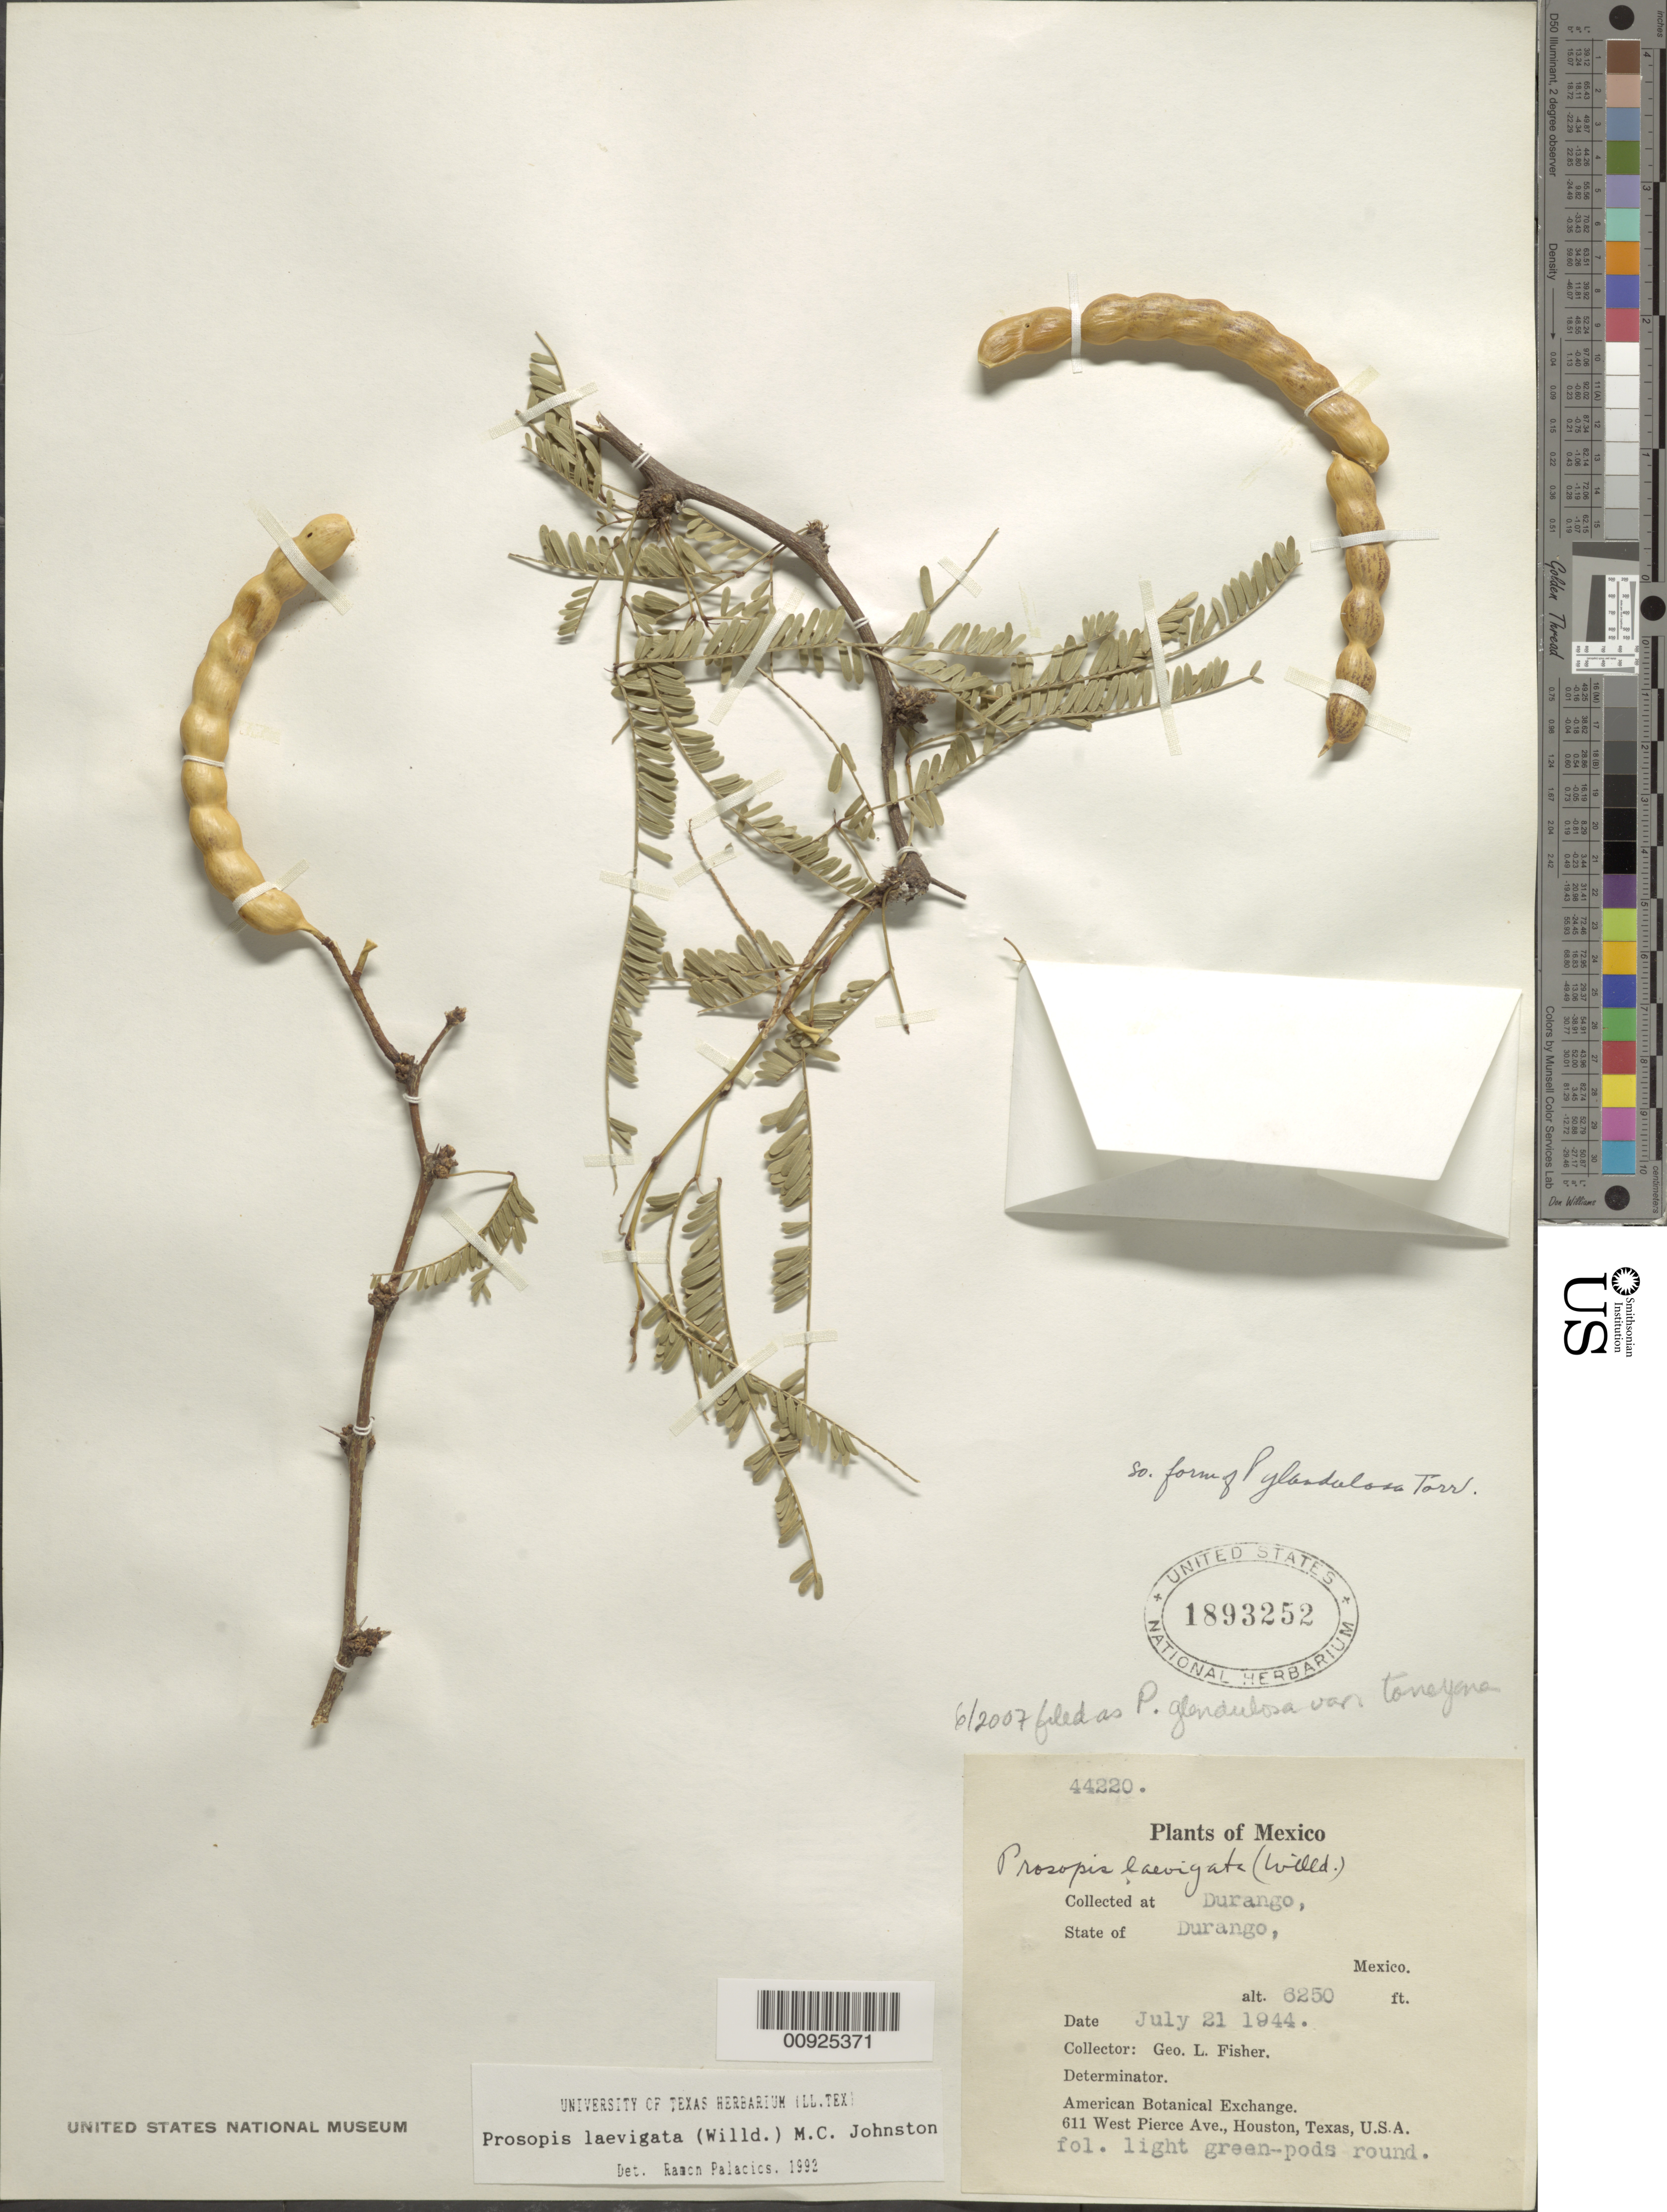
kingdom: Plantae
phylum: Tracheophyta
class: Magnoliopsida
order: Fabales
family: Fabaceae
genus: Neltuma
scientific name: Neltuma laevigata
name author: (Humb. & Bonpl. ex Willd.) Britton & Rose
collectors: G. L. Fisher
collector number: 44220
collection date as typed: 21 Jul 1944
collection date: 1944-07-21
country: Mexico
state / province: Durango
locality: Durango, State of Durango.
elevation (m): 1905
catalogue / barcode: US 1893252